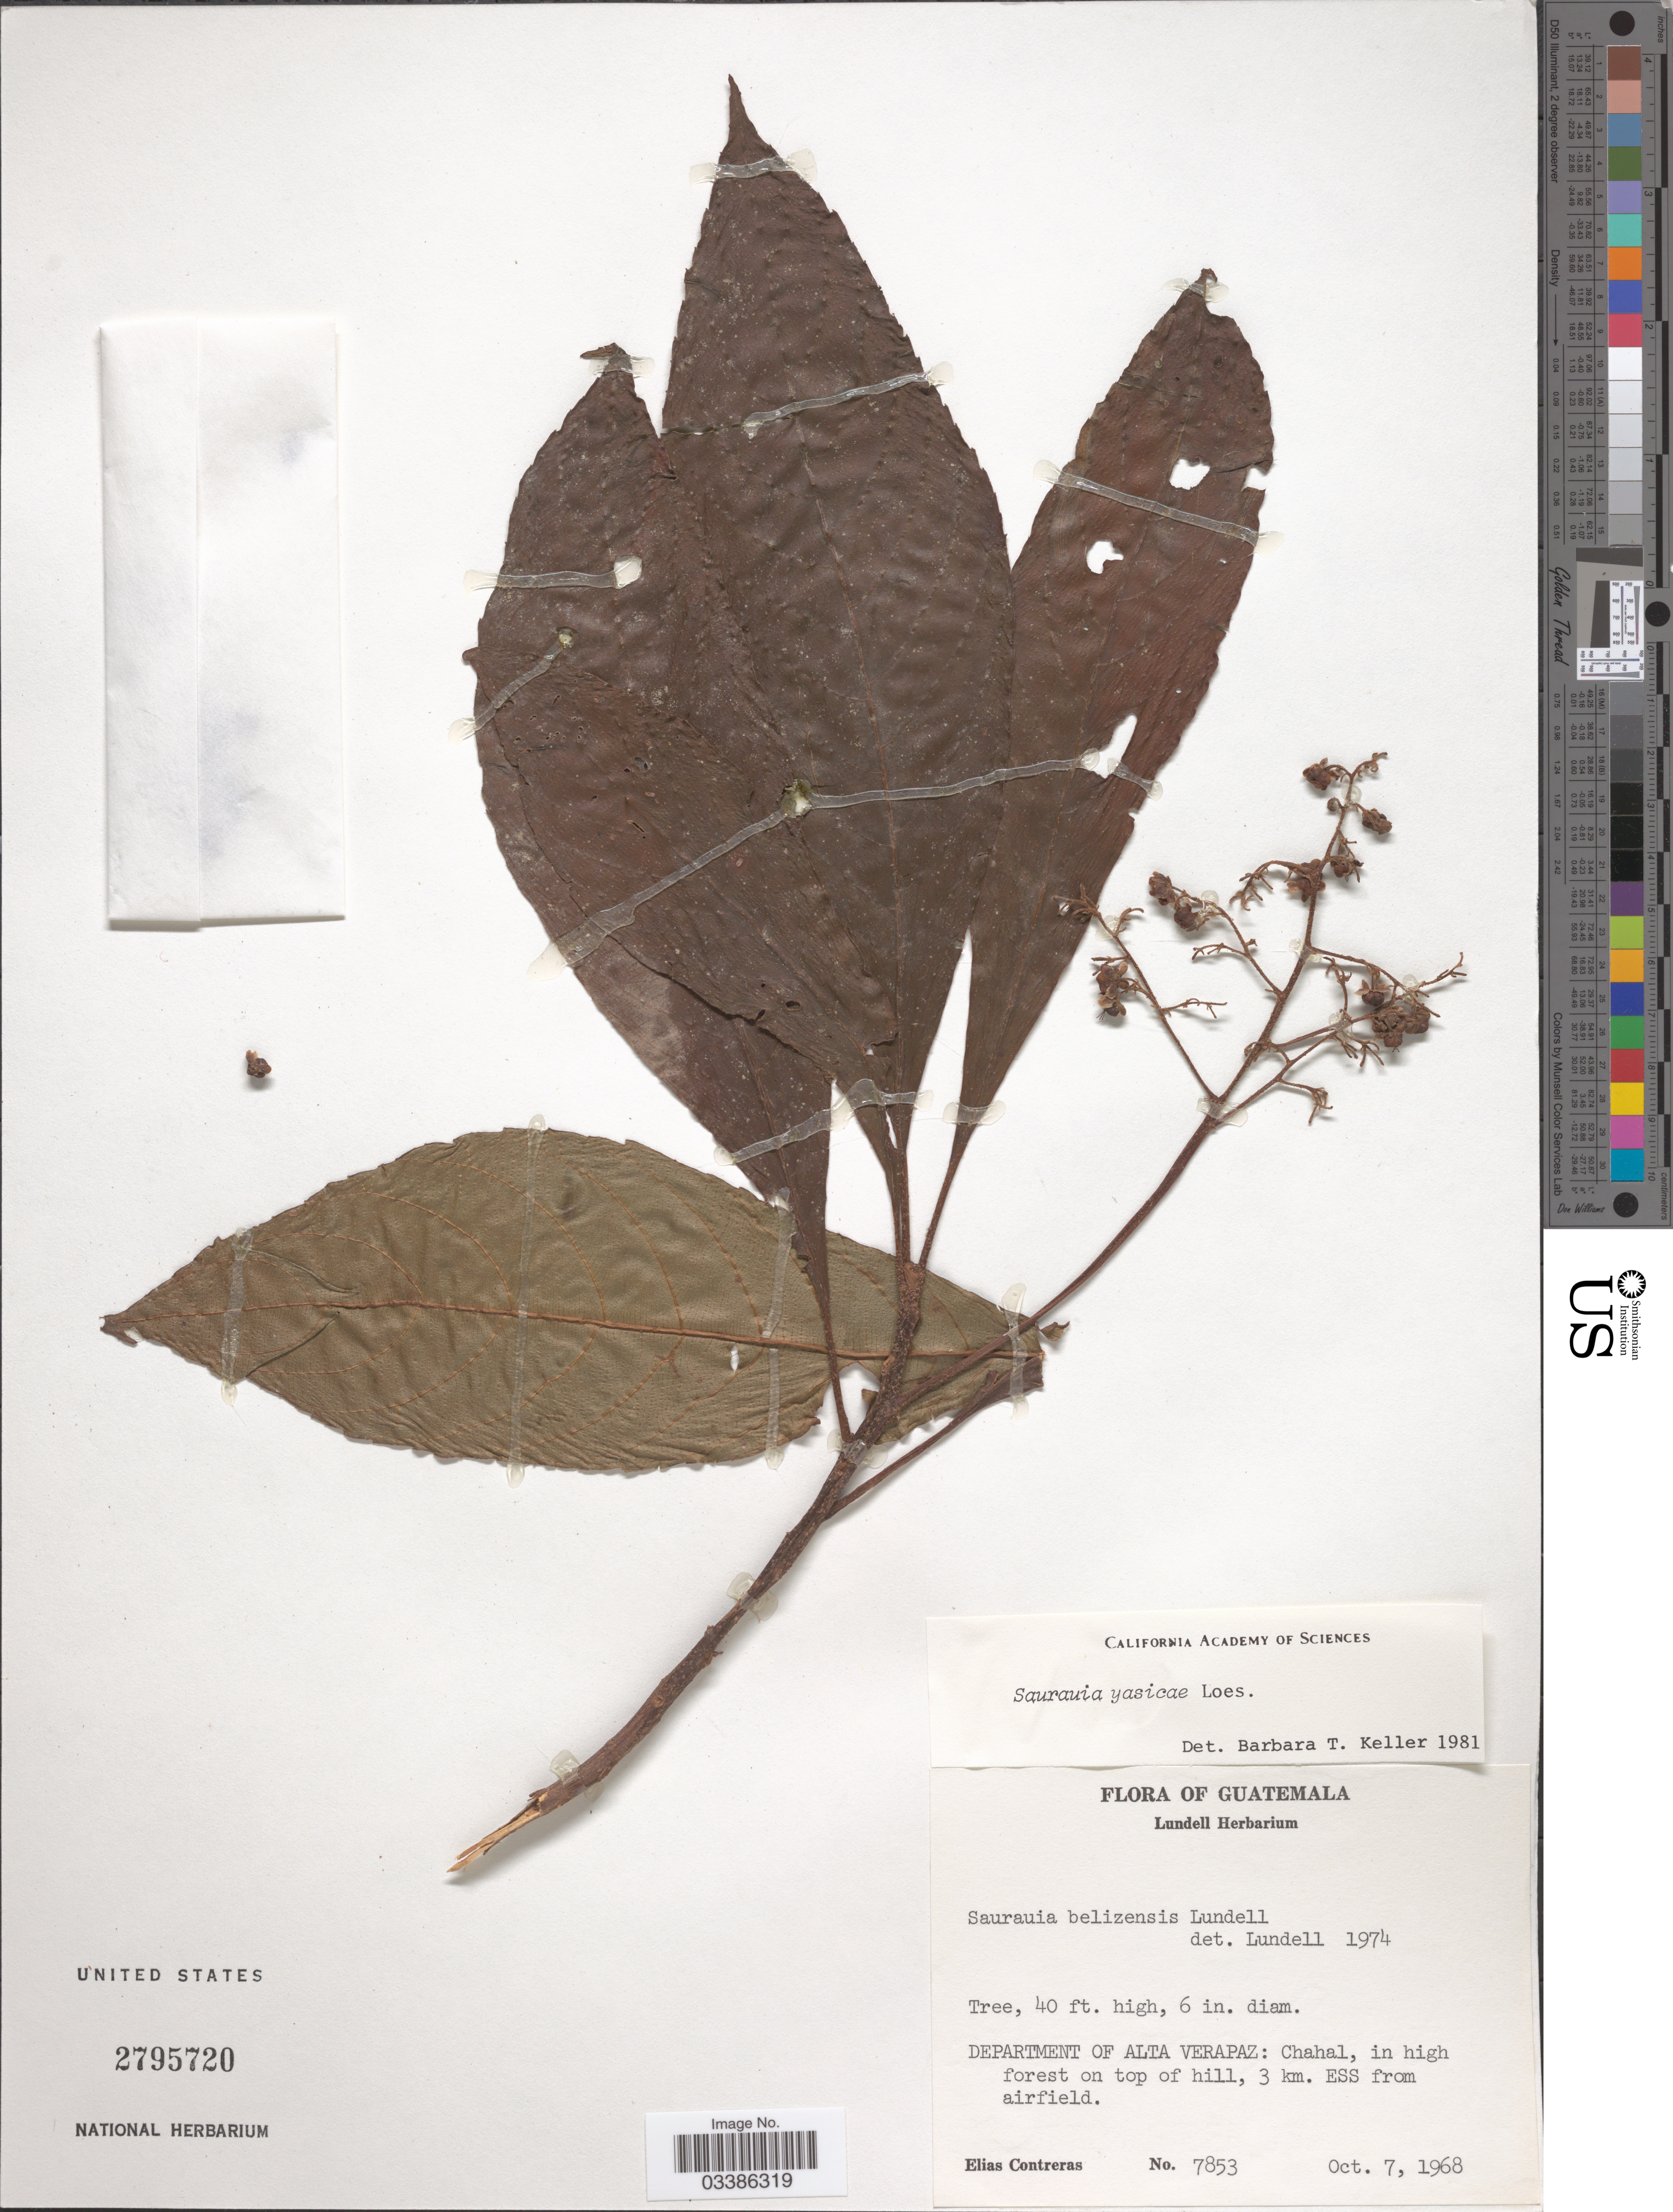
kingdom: Plantae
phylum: Tracheophyta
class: Magnoliopsida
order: Ericales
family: Actinidiaceae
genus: Saurauia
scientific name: Saurauia yasicae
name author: Loes.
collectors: E. Contreras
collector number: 7853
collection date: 1968-10-07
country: Guatemala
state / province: Alta Verapaz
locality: Department of Alta Verapaz: Chahal, in high forest on top of hill, 3 km. ESS from airfield.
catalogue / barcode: US 2795720